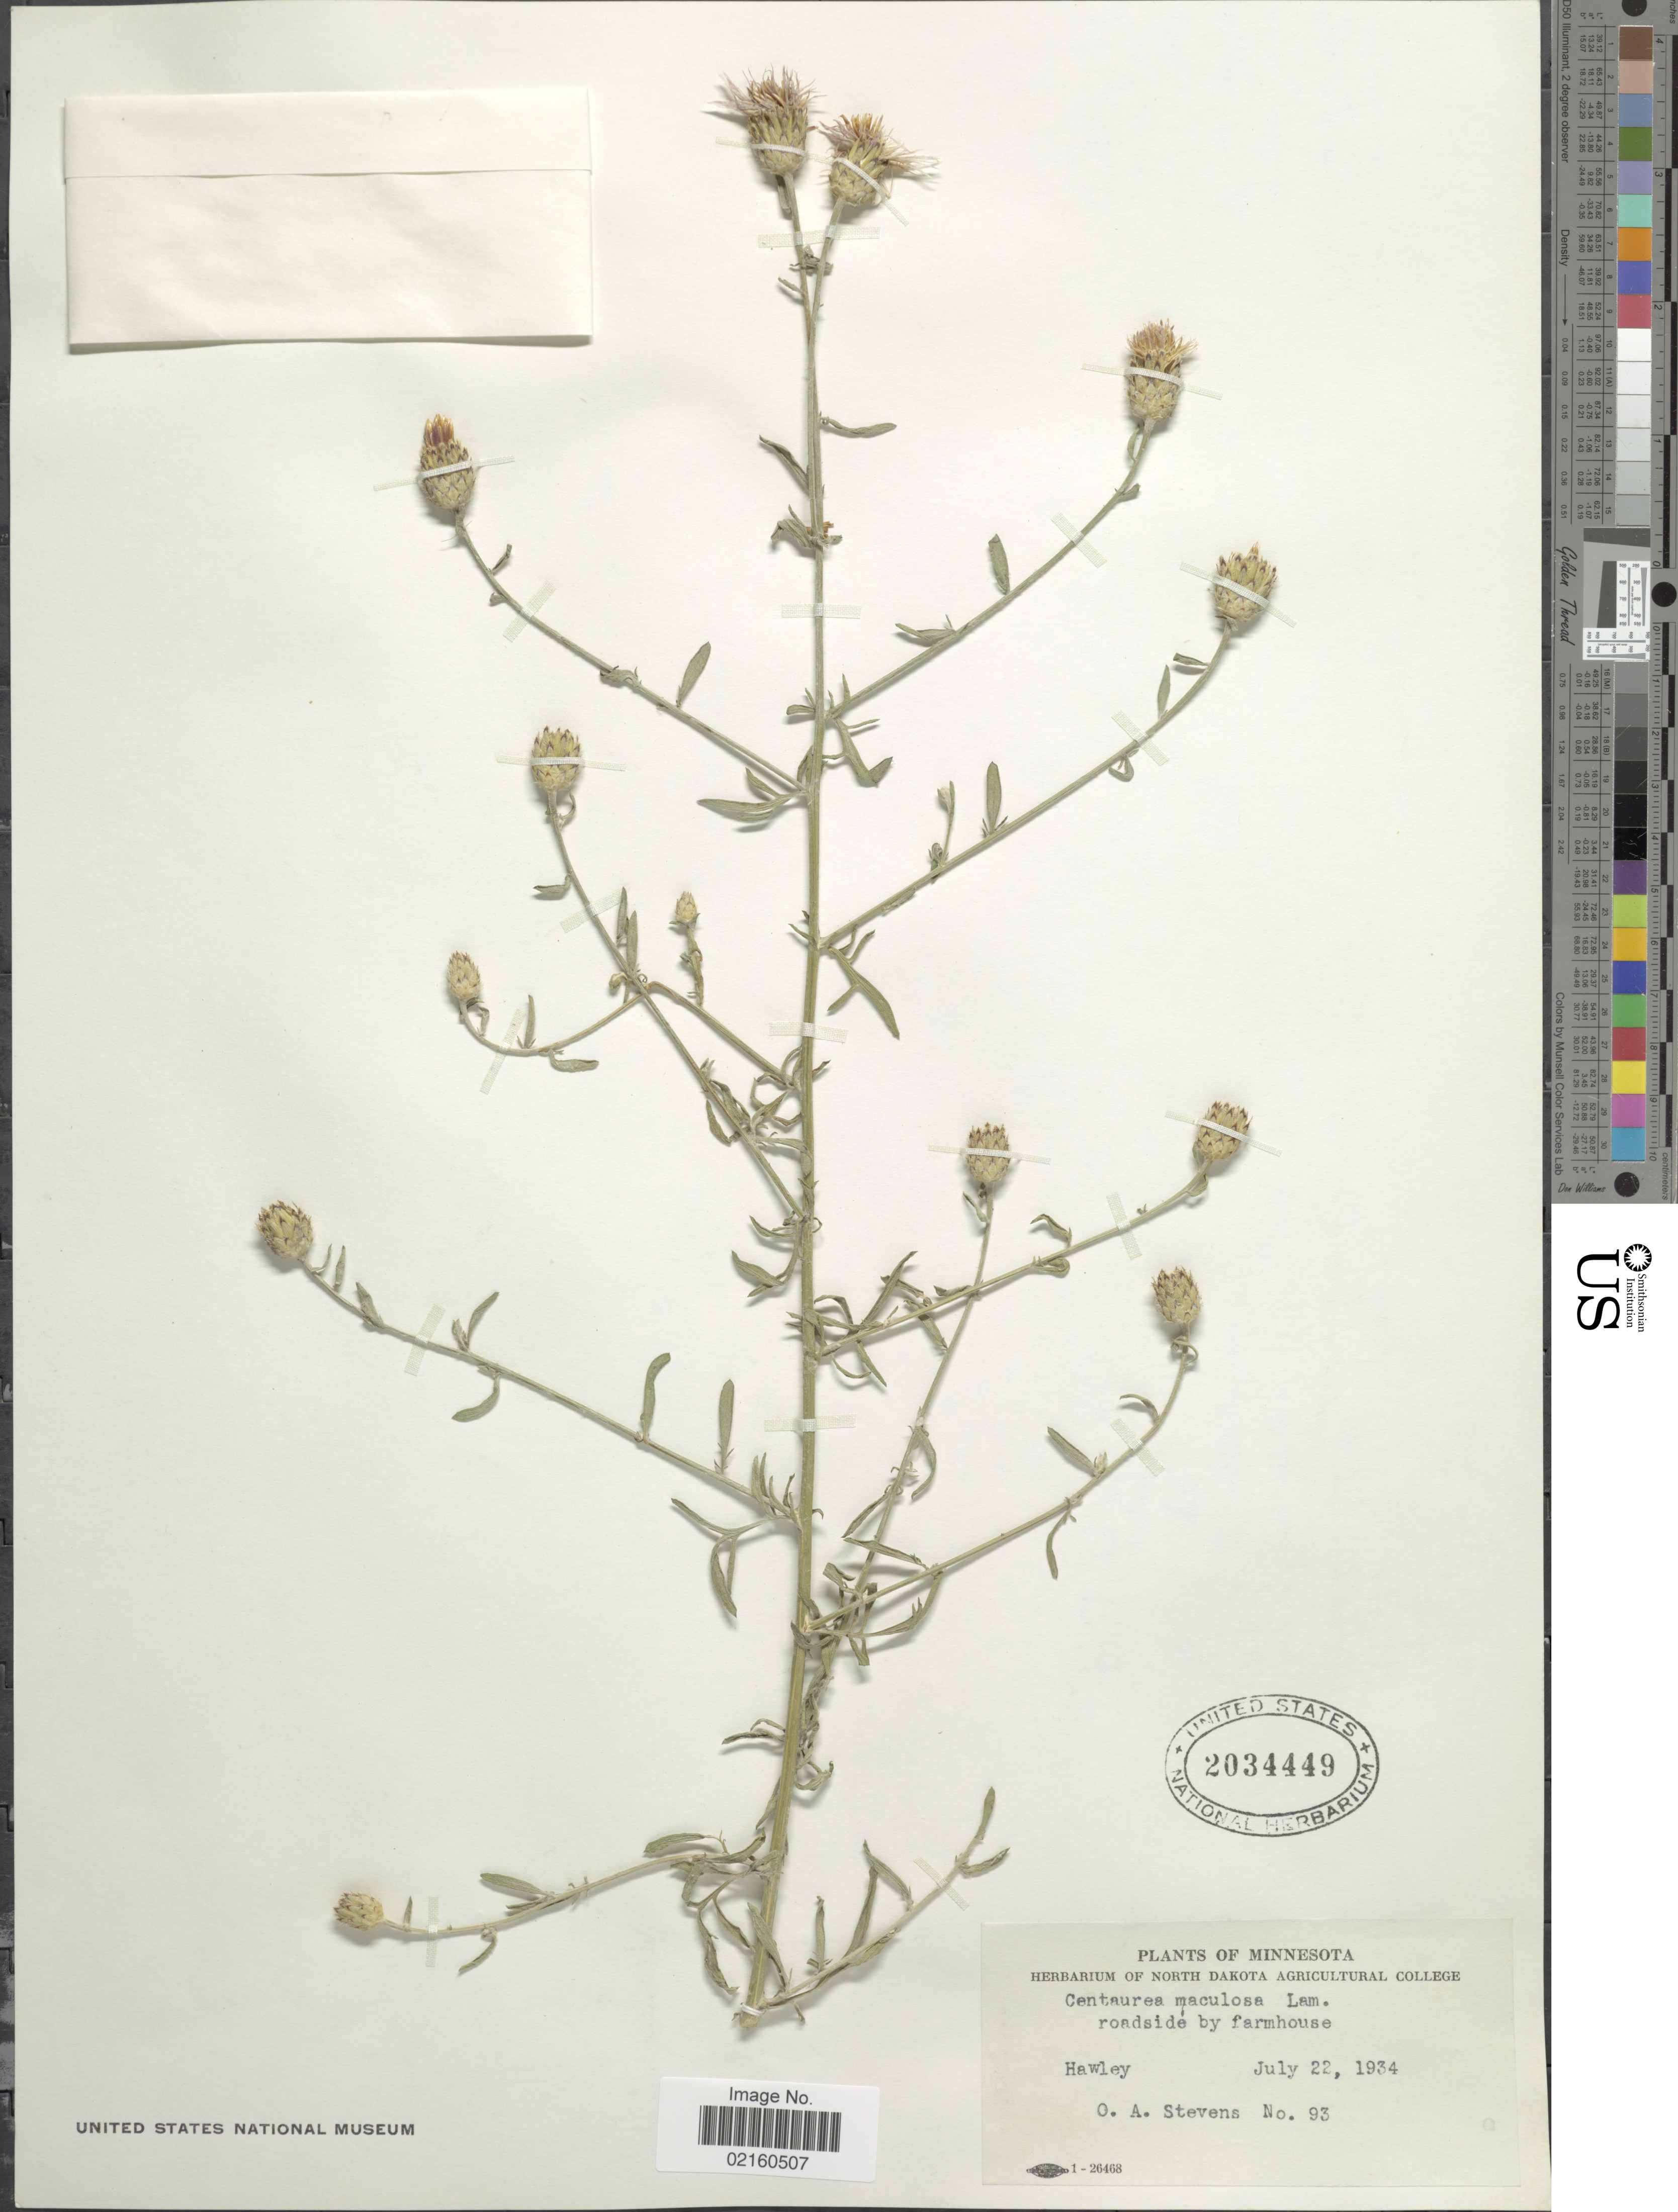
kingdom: Plantae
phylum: Tracheophyta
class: Magnoliopsida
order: Asterales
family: Asteraceae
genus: Centaurea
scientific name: Centaurea stoebe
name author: L.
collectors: O. A. Stevens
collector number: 93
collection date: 1934-07-22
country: United States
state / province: Minnesota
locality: Hawley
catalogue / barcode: US 2034449